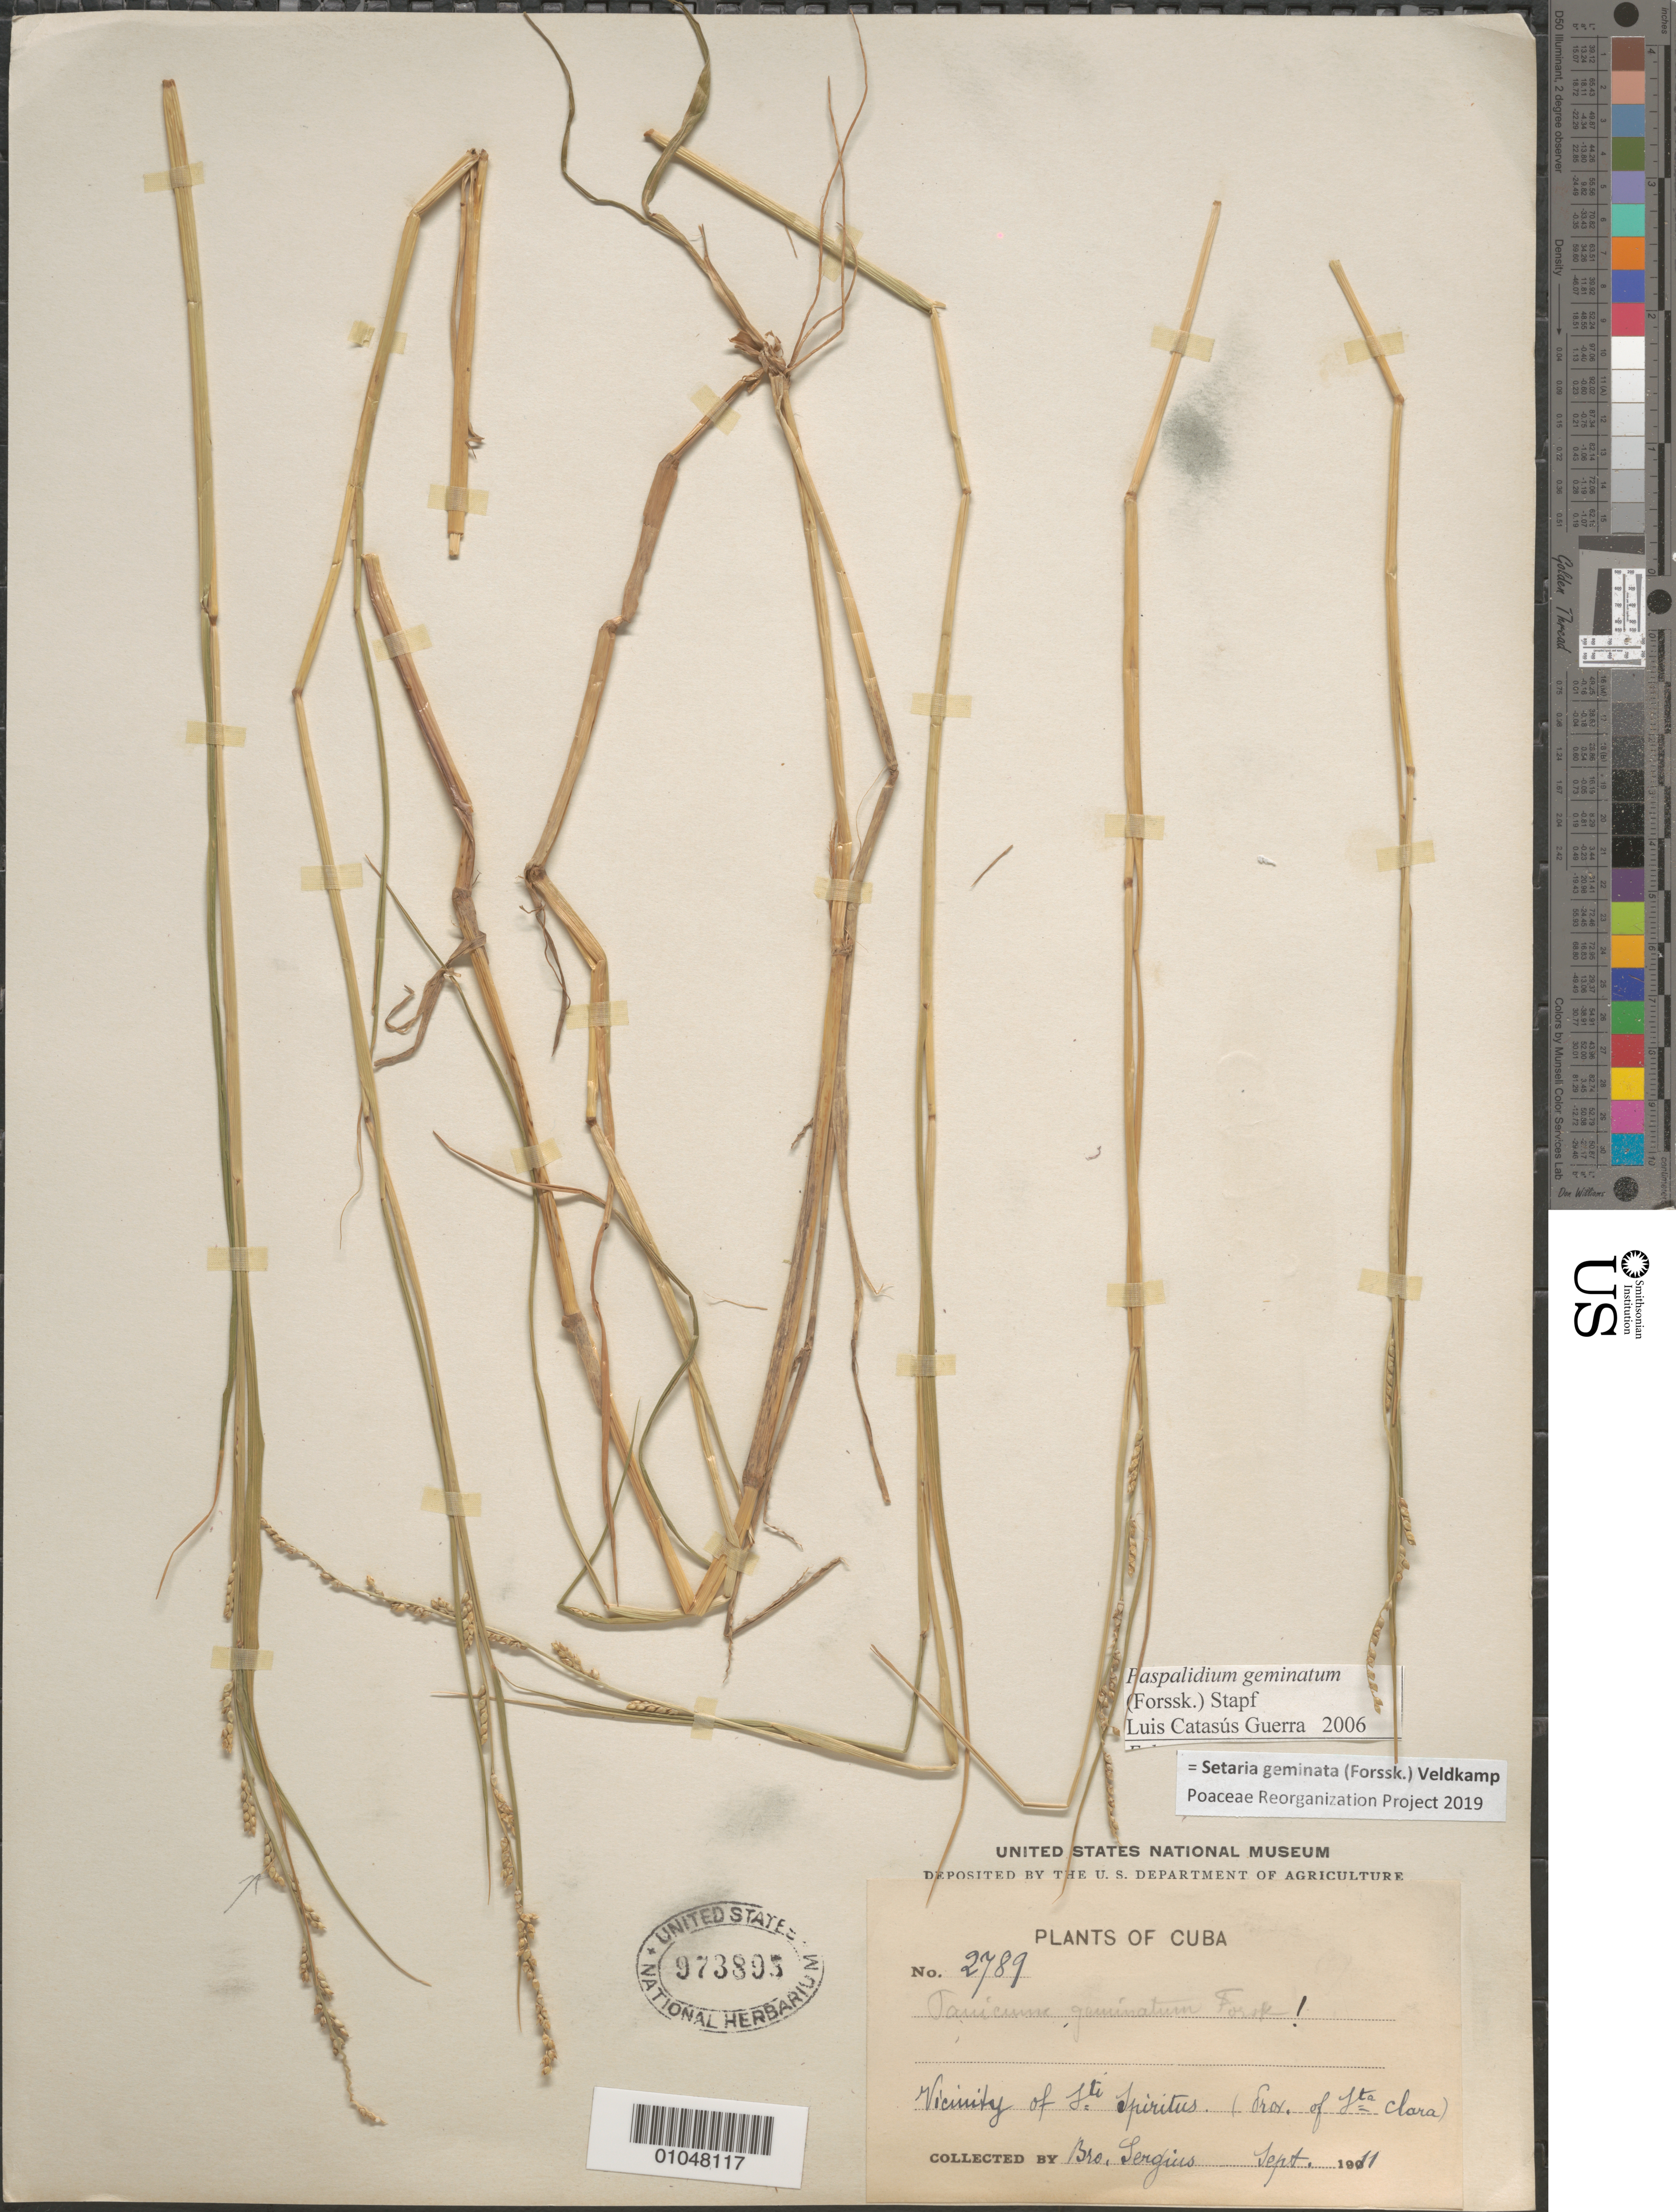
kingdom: Plantae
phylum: Tracheophyta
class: Liliopsida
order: Poales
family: Poaceae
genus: Panicum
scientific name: Panicum geminatum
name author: Forssk.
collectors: Sergios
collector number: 2789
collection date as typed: Sep 1911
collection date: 1911-09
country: Cuba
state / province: Sancti Spiritus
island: Cuba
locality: Vic of Sancti Spiritus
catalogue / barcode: US 973895